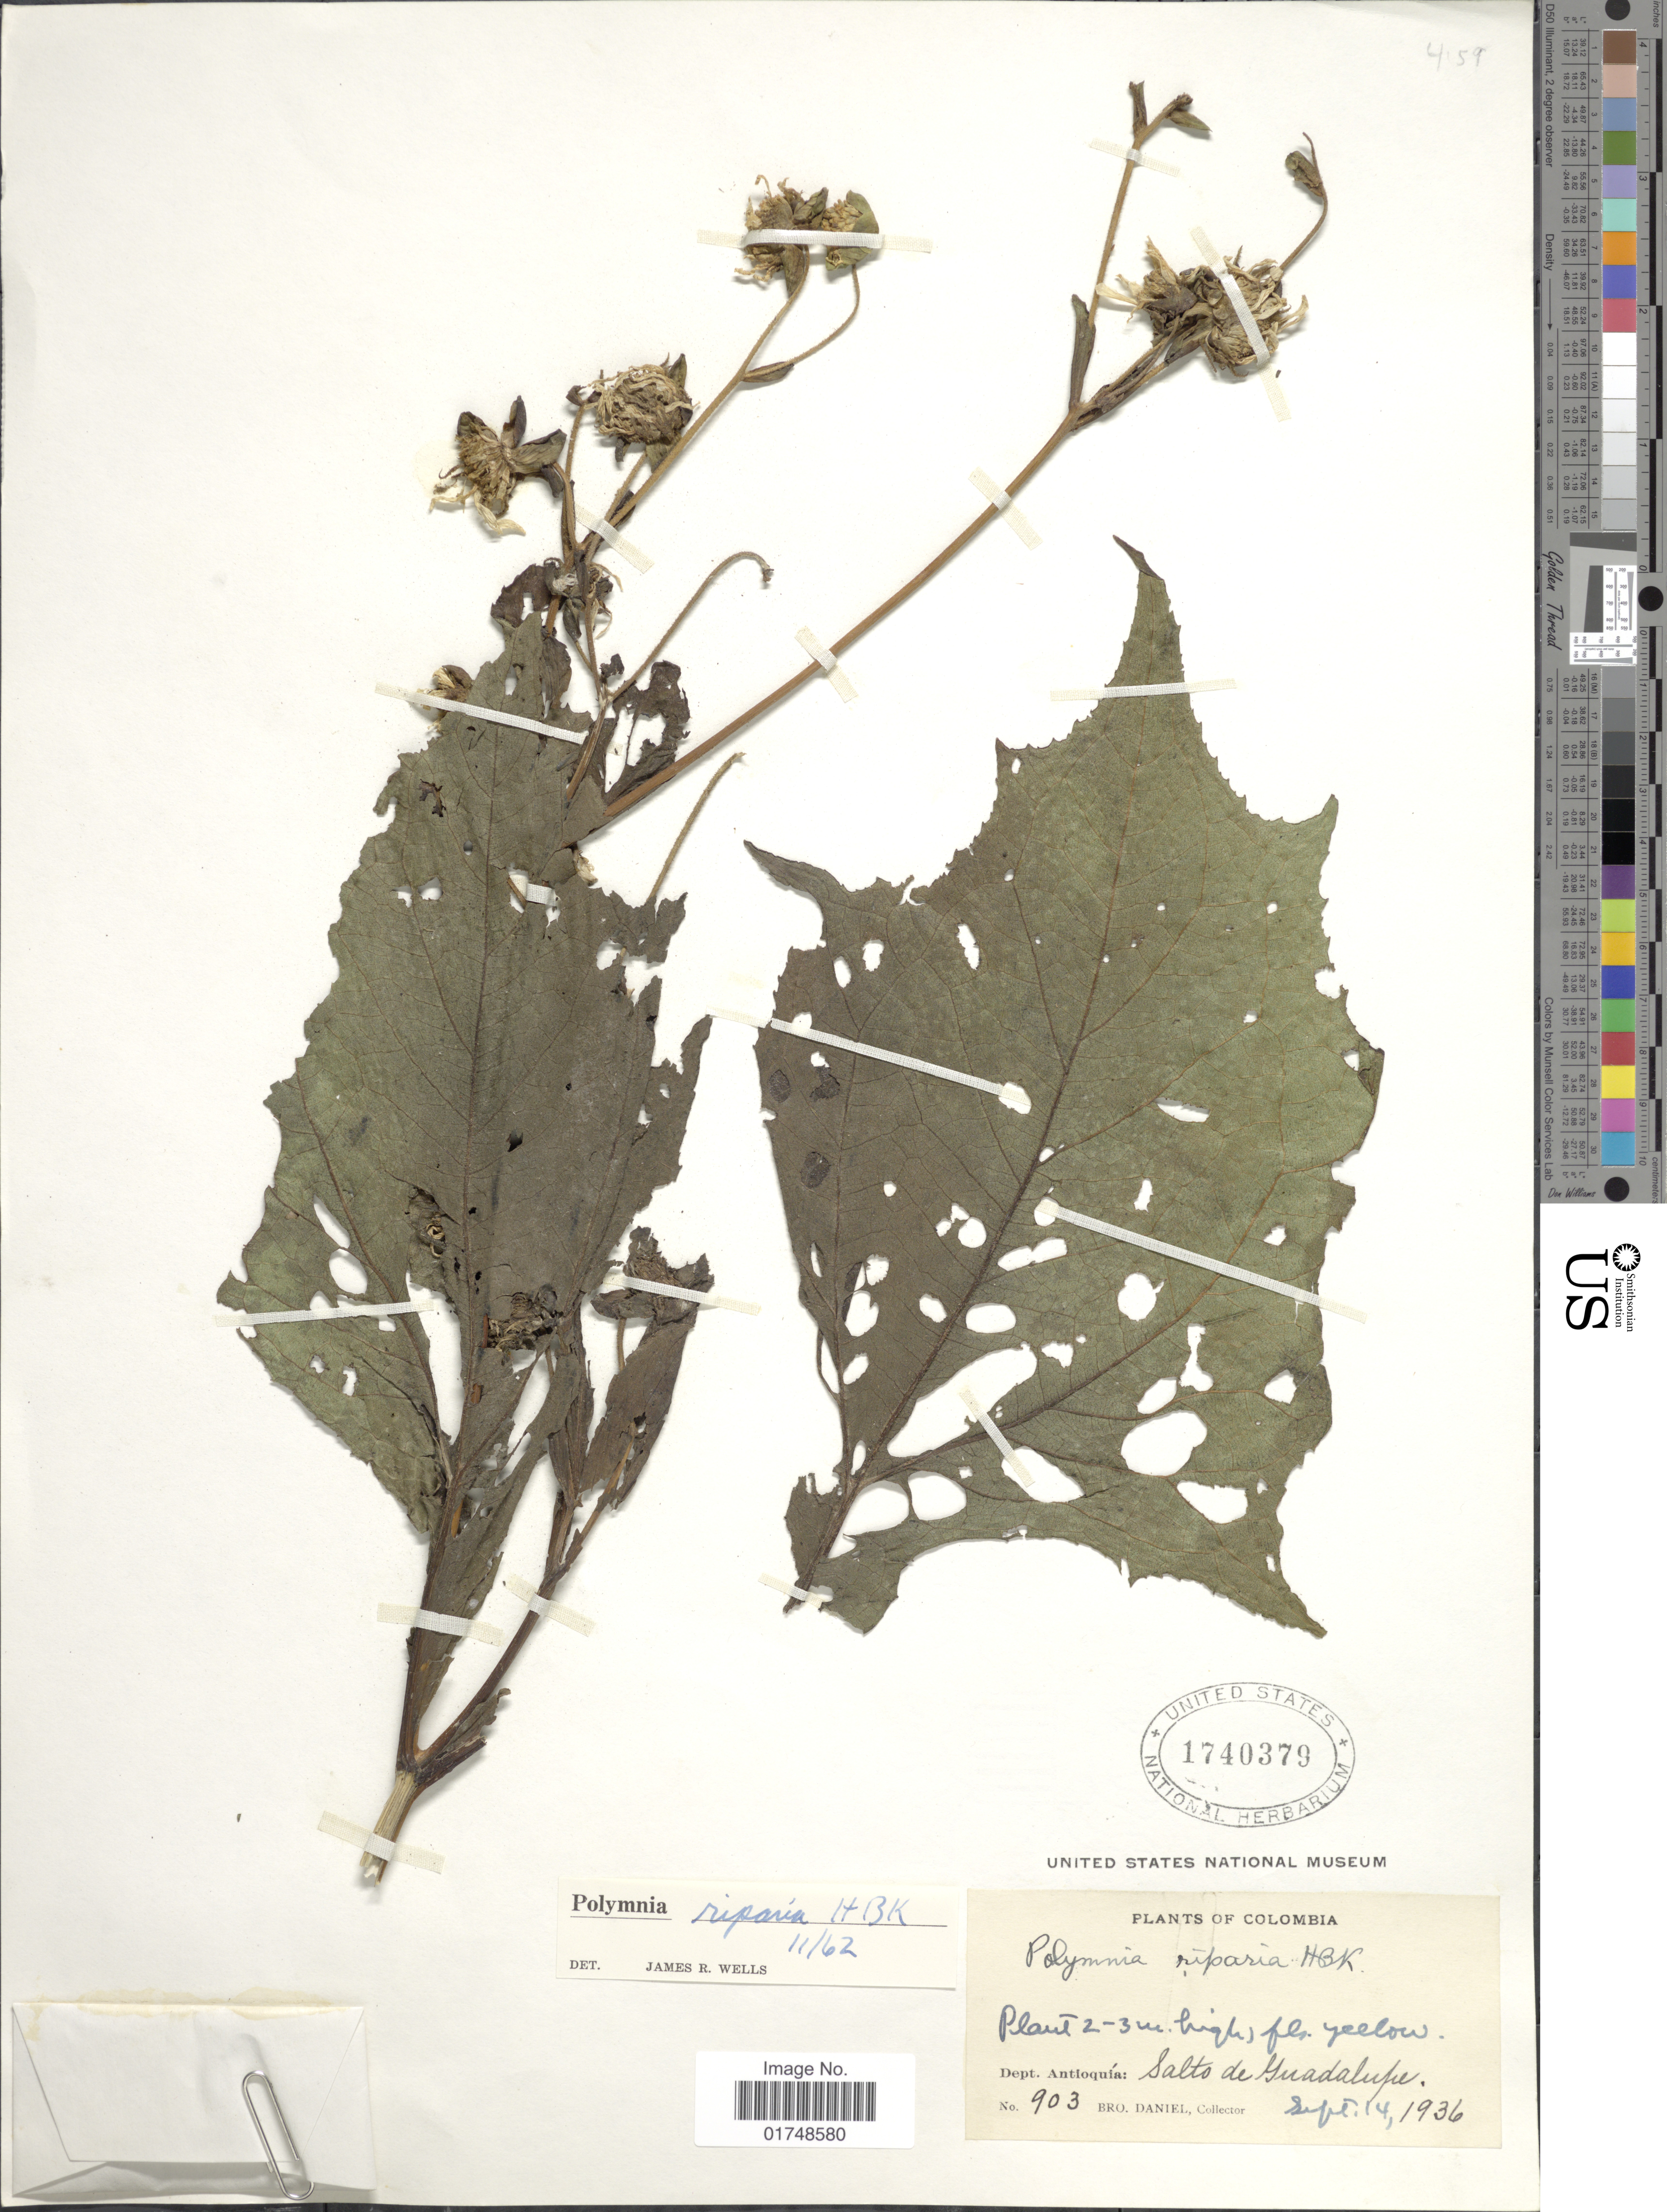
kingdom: Plantae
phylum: Tracheophyta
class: Magnoliopsida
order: Asterales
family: Asteraceae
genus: Smallanthus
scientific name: Smallanthus riparius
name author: (Kunth) H. Rob.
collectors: Bro. Daniel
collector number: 903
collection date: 1936-09-14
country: Colombia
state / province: Antioquia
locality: Dept. Antioquia: salto de Guadalupe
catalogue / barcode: US 1740379